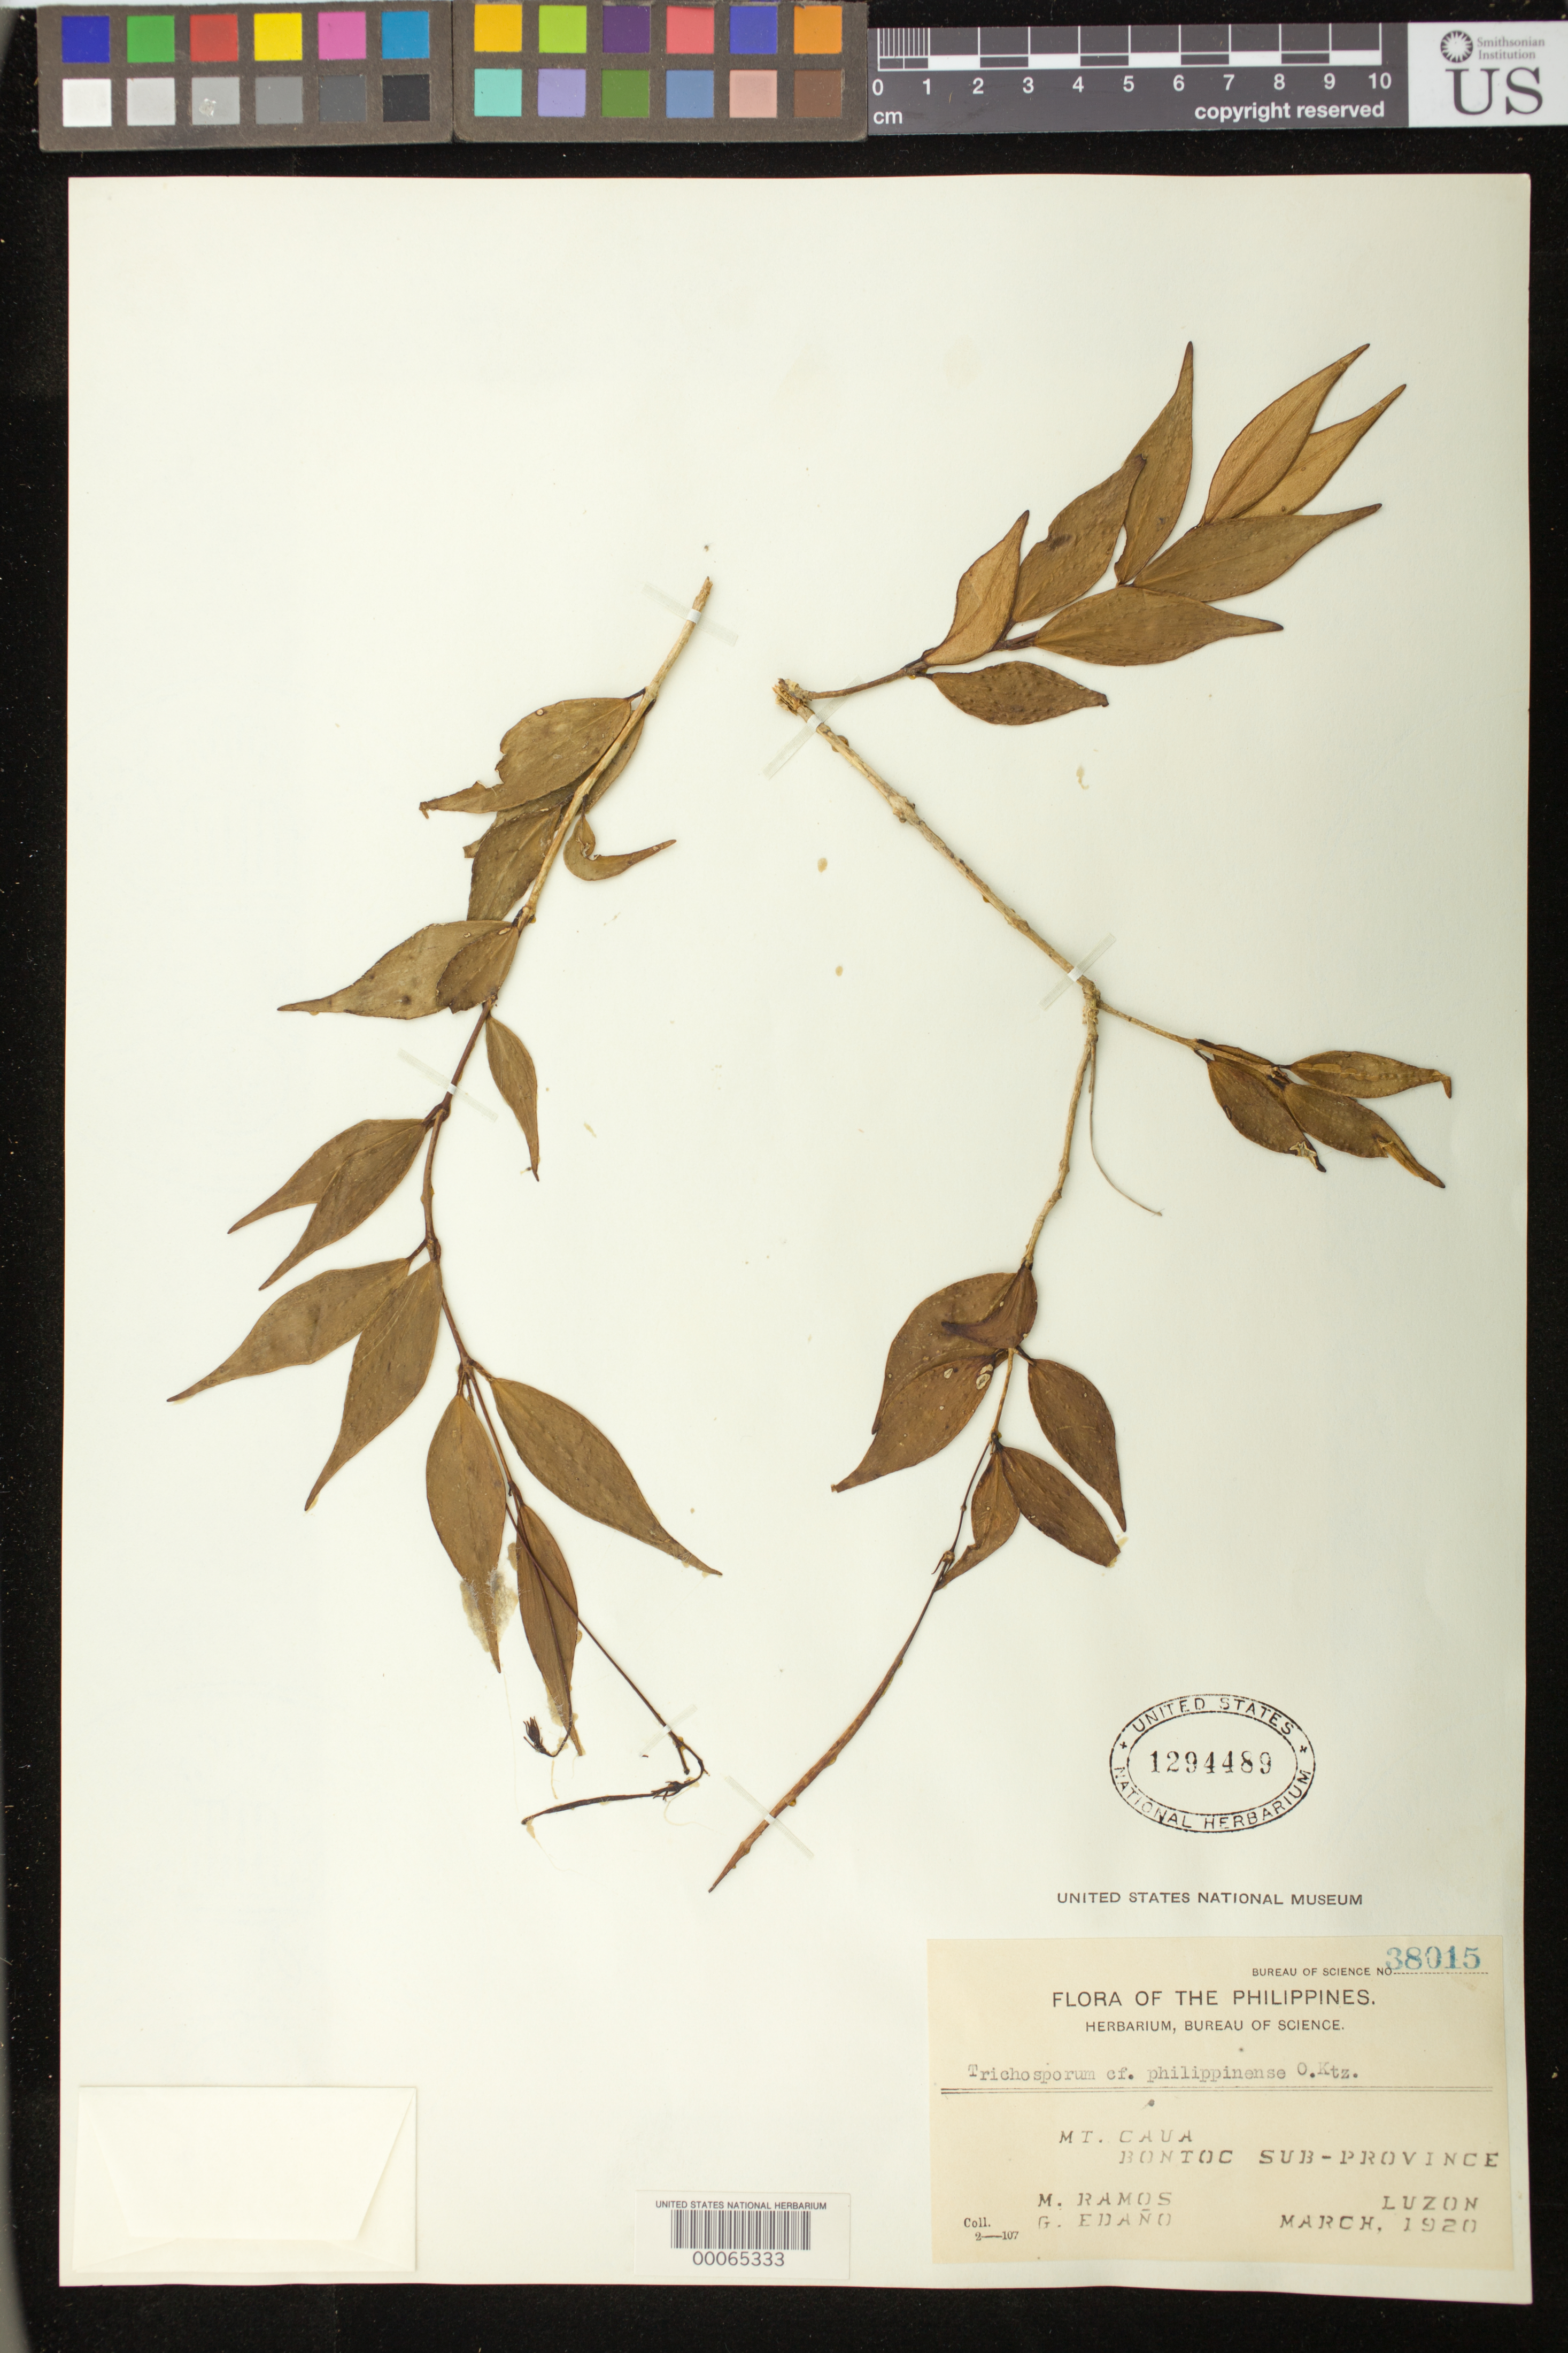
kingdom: Plantae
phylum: Tracheophyta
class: Magnoliopsida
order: Lamiales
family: Gesneriaceae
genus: Trichosporum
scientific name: Trichosporum philippinense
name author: (C.B. Clarke) Kuntze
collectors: M. Ramos & G. Edaño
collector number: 38015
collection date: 1920-03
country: Philippines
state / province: Cordillera (Administrative Region)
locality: Mt. Caua, Bontoc Sub-province, Luzon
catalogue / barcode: US 1294489